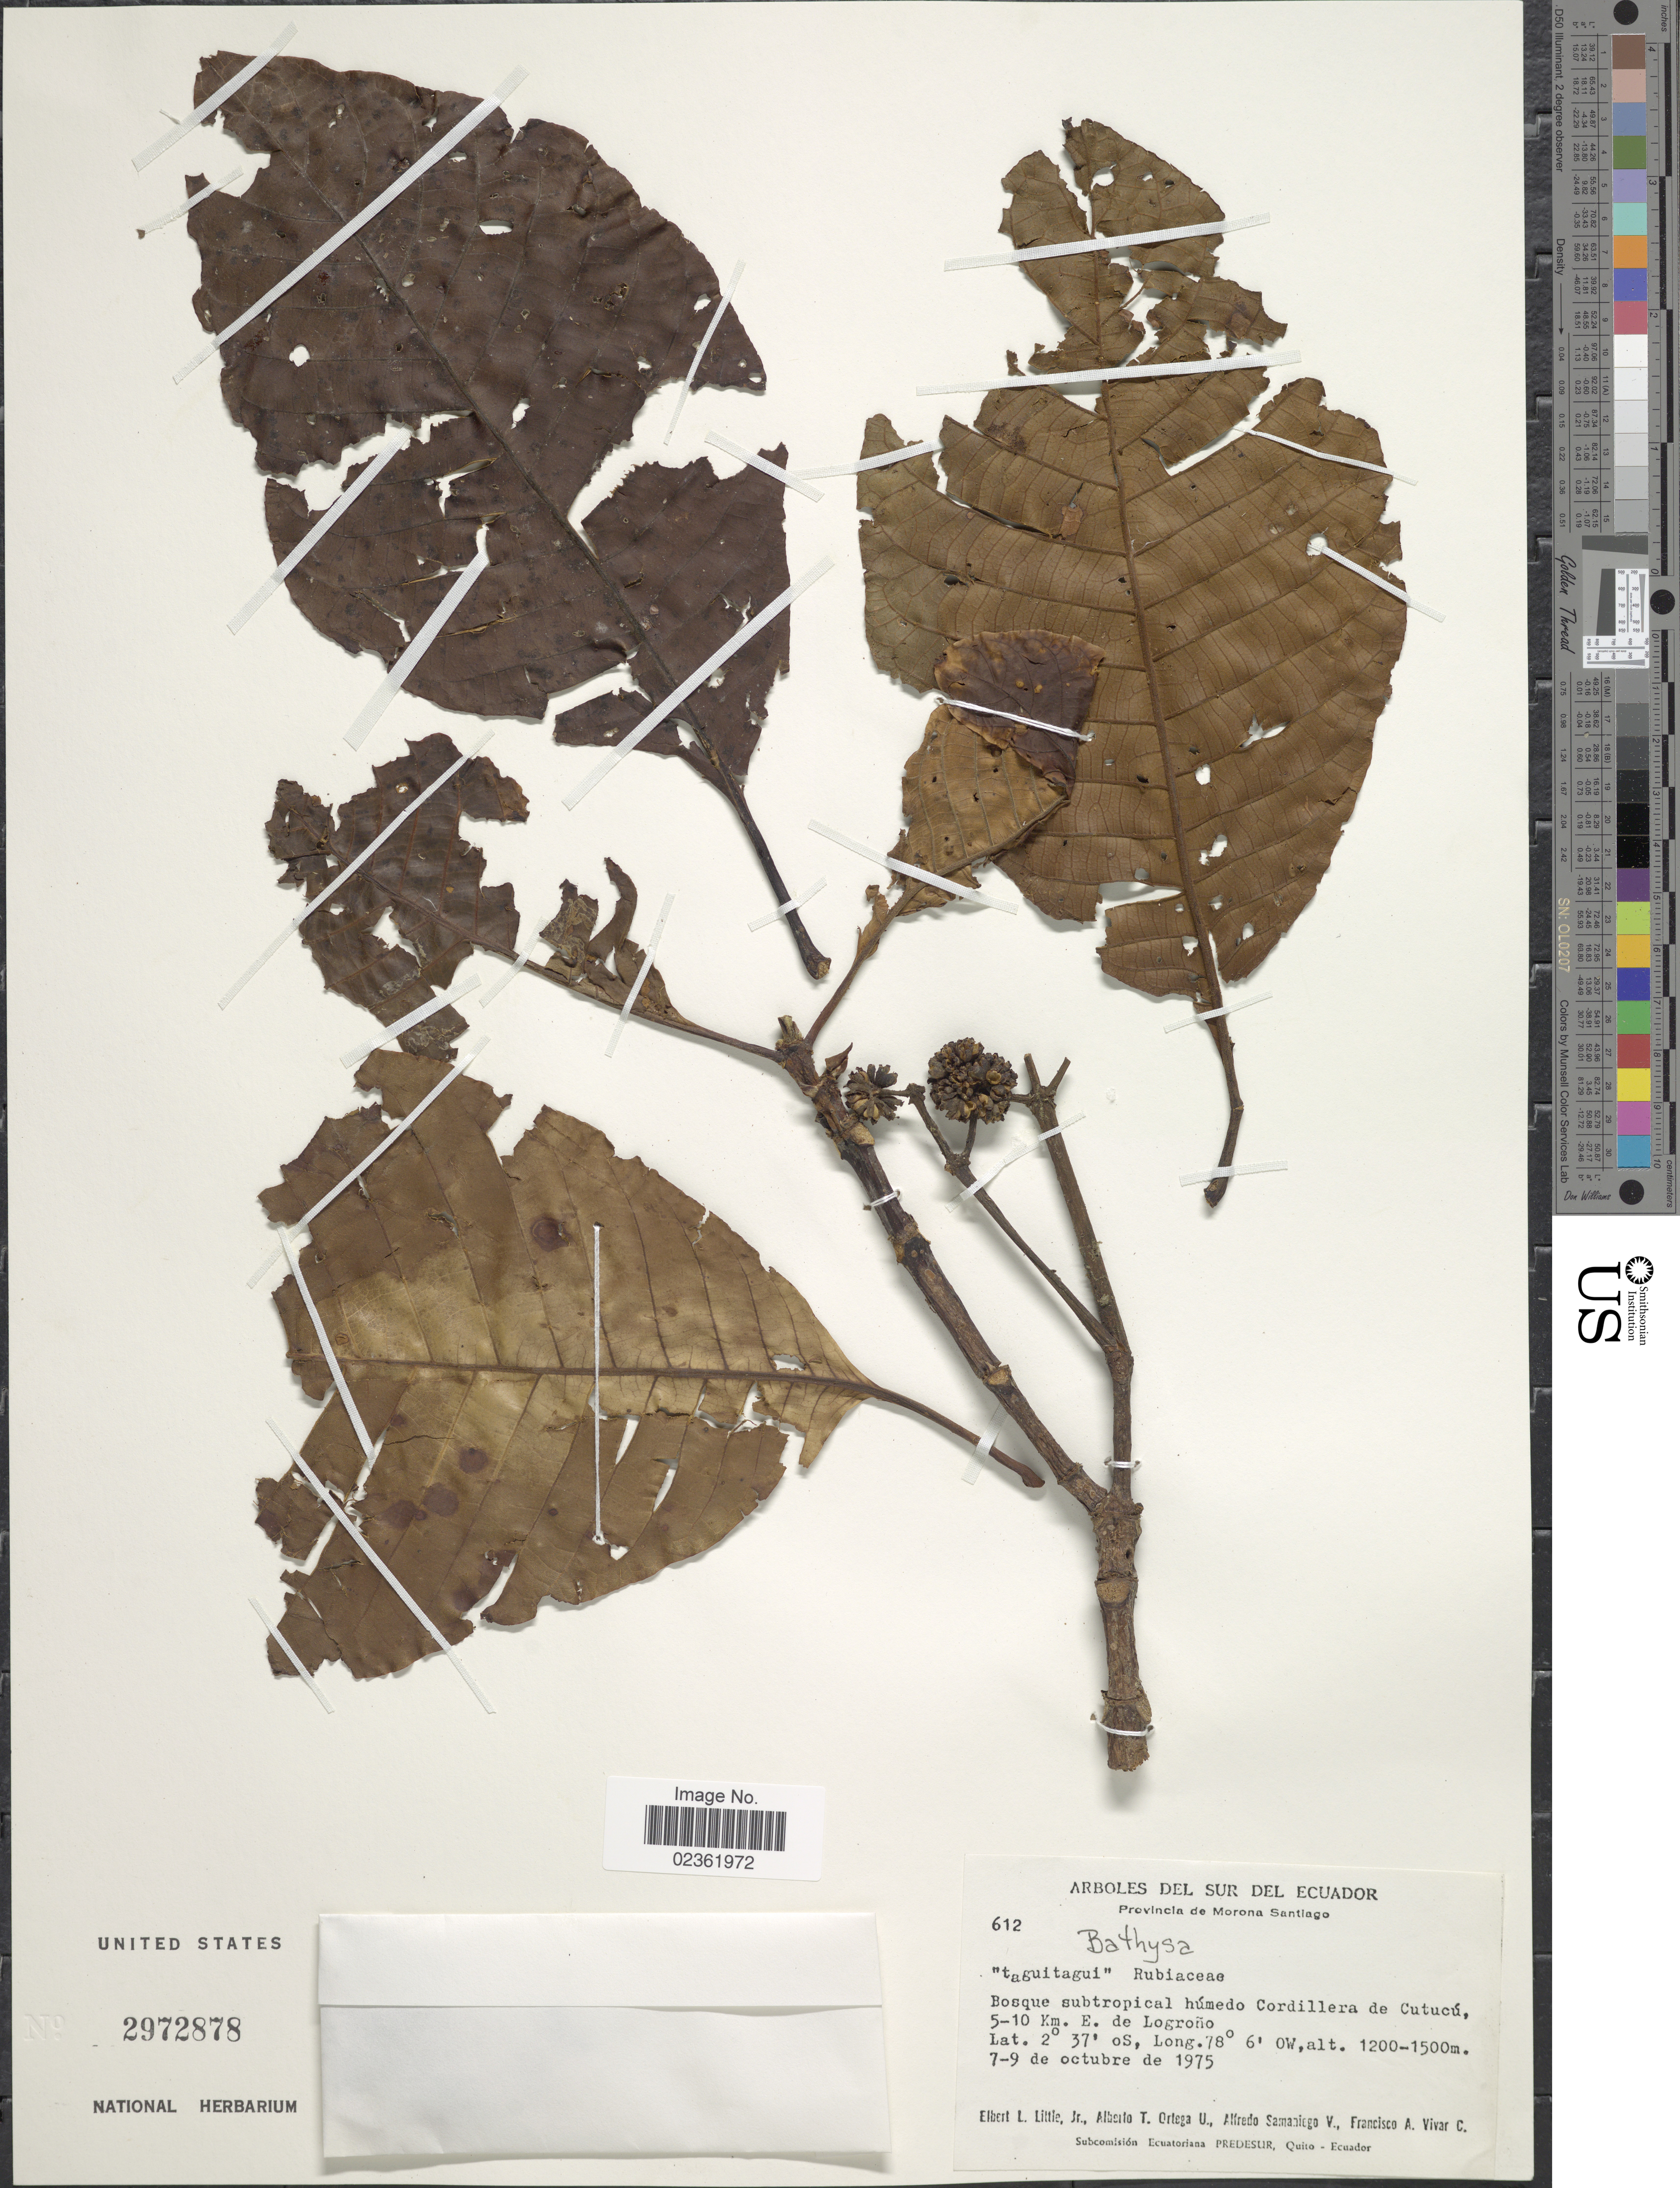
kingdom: Plantae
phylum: Tracheophyta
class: Magnoliopsida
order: Gentianales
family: Rubiaceae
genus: Bathysa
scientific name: Bathysa sp.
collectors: E. L. Little, A. T. Ortega U., A. V. Samaniego & F. A. Vivar C.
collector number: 612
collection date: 1975-10-07/1975-10-09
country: Ecuador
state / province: Morona-Santiago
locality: Arboles del Sur del Ecuador, Bosque subtropical humedo Cordillera de Cutucu, 5-10 Km. E. de Logrono.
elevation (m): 1200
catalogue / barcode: US 2972878